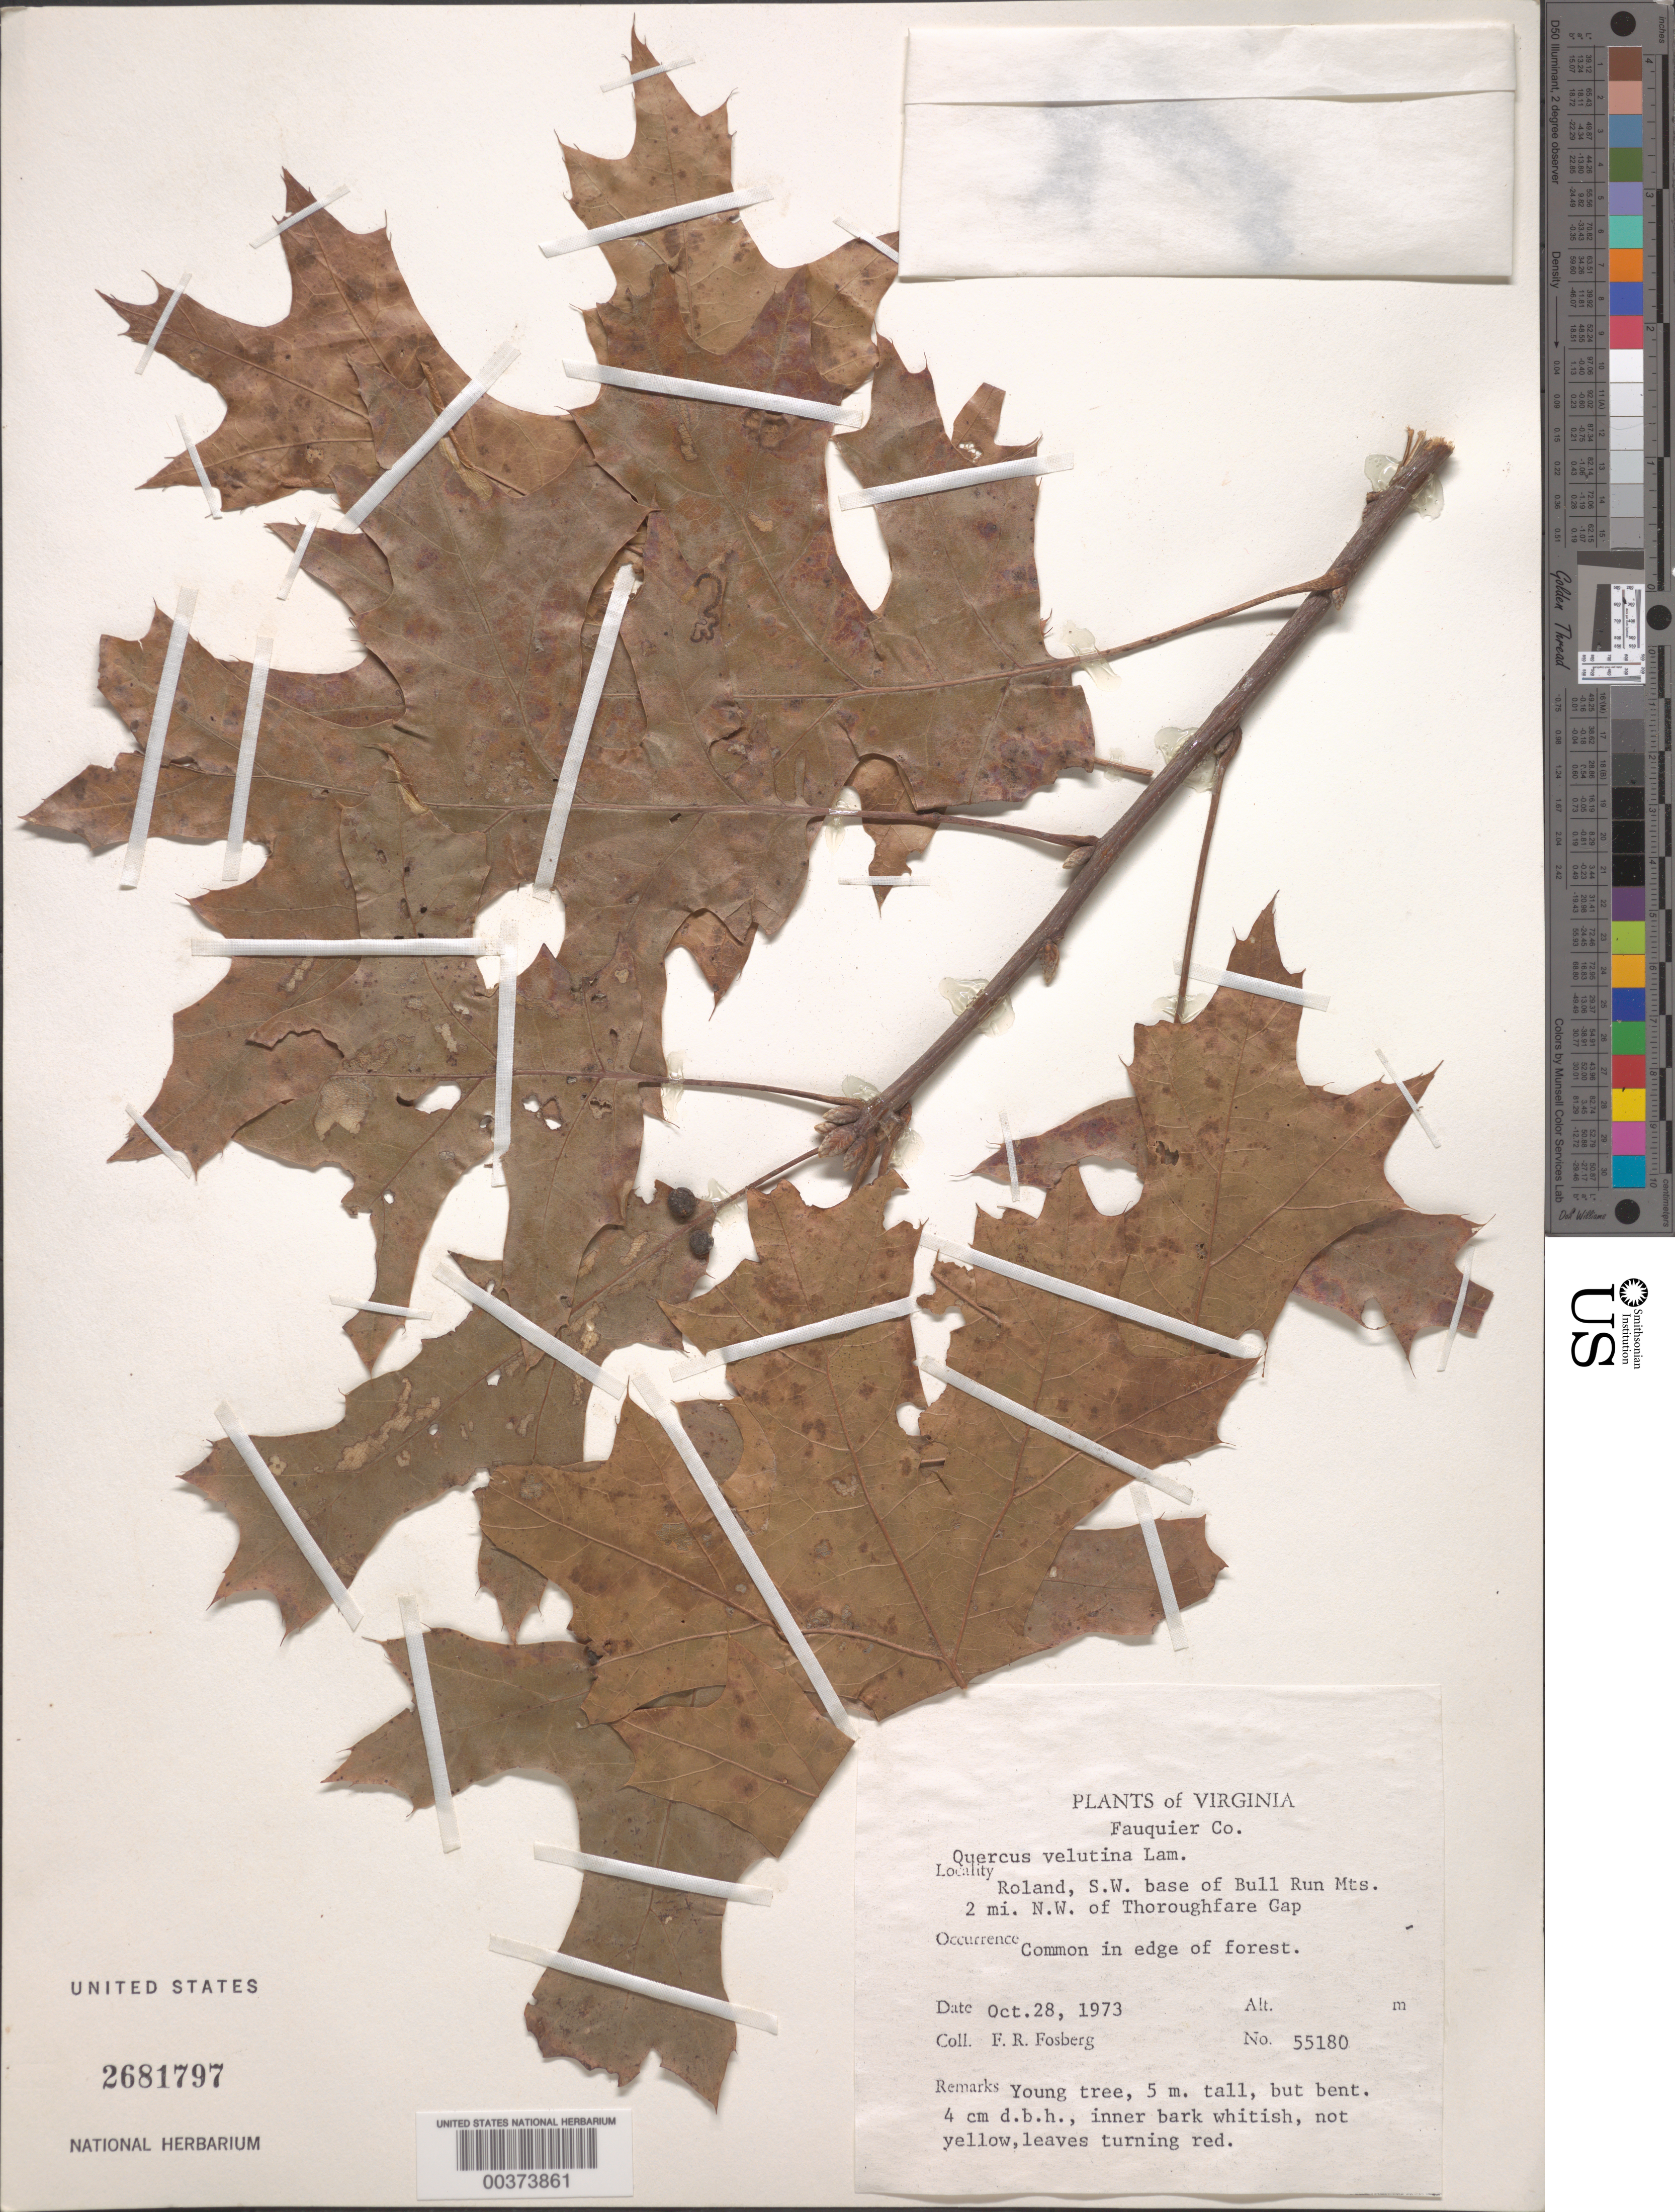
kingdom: Plantae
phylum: Tracheophyta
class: Magnoliopsida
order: Fagales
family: Fagaceae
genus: Quercus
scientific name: Quercus velutina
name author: Lam.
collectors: F. R. Fosberg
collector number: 55180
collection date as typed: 28 Oct 1973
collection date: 1973-10-28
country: United States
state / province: Virginia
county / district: Fauquier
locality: Roland, southwest base of Bull Run Mountains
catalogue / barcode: US 2681797